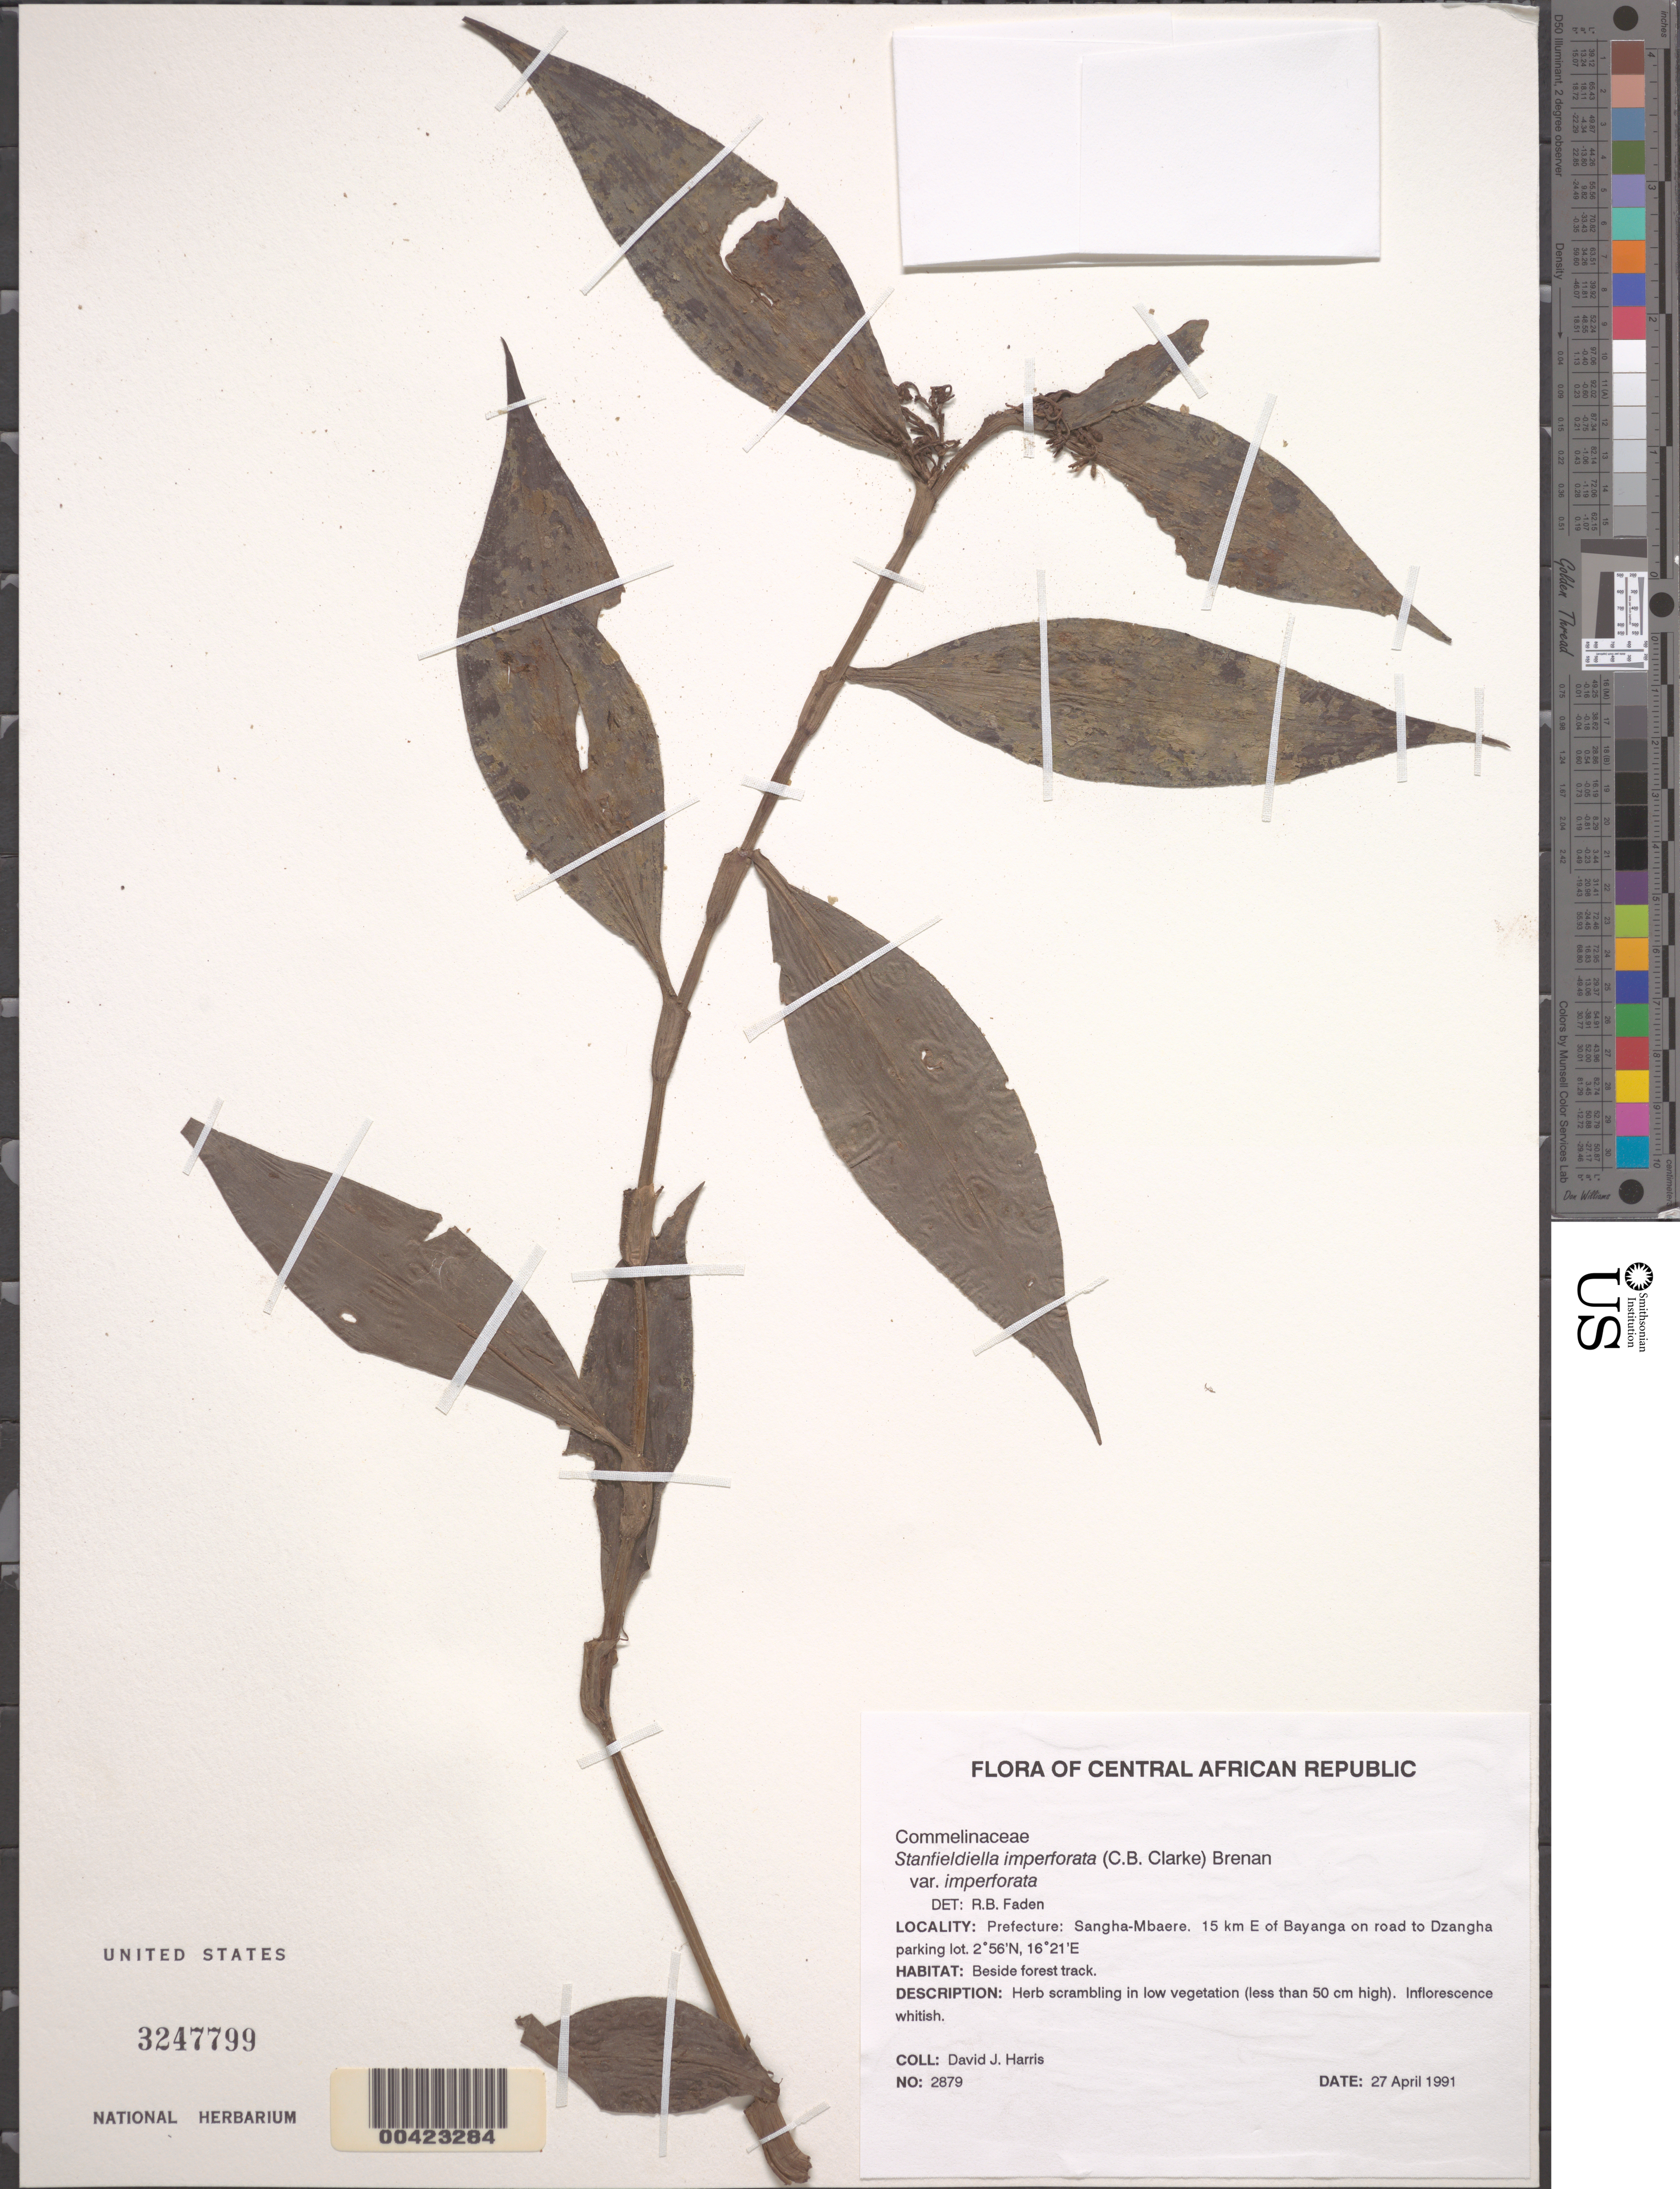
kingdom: Plantae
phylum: Tracheophyta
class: Liliopsida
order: Commelinales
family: Commelinaceae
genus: Stanfieldiella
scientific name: Stanfieldiella imperforata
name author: (C.B. Clarke) Brenan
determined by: Faden, Robert B., (US), Smithsonian Institution - National Museum of Natural History (UNITED STATES)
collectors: D. J. Harris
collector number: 2879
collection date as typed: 27 Apr 1991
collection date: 1991-04-27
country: Central African Republic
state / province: Sangha-Mbaere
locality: Sangha-mbaere, E of Bayanga on road to Dzangha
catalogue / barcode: US 3247799